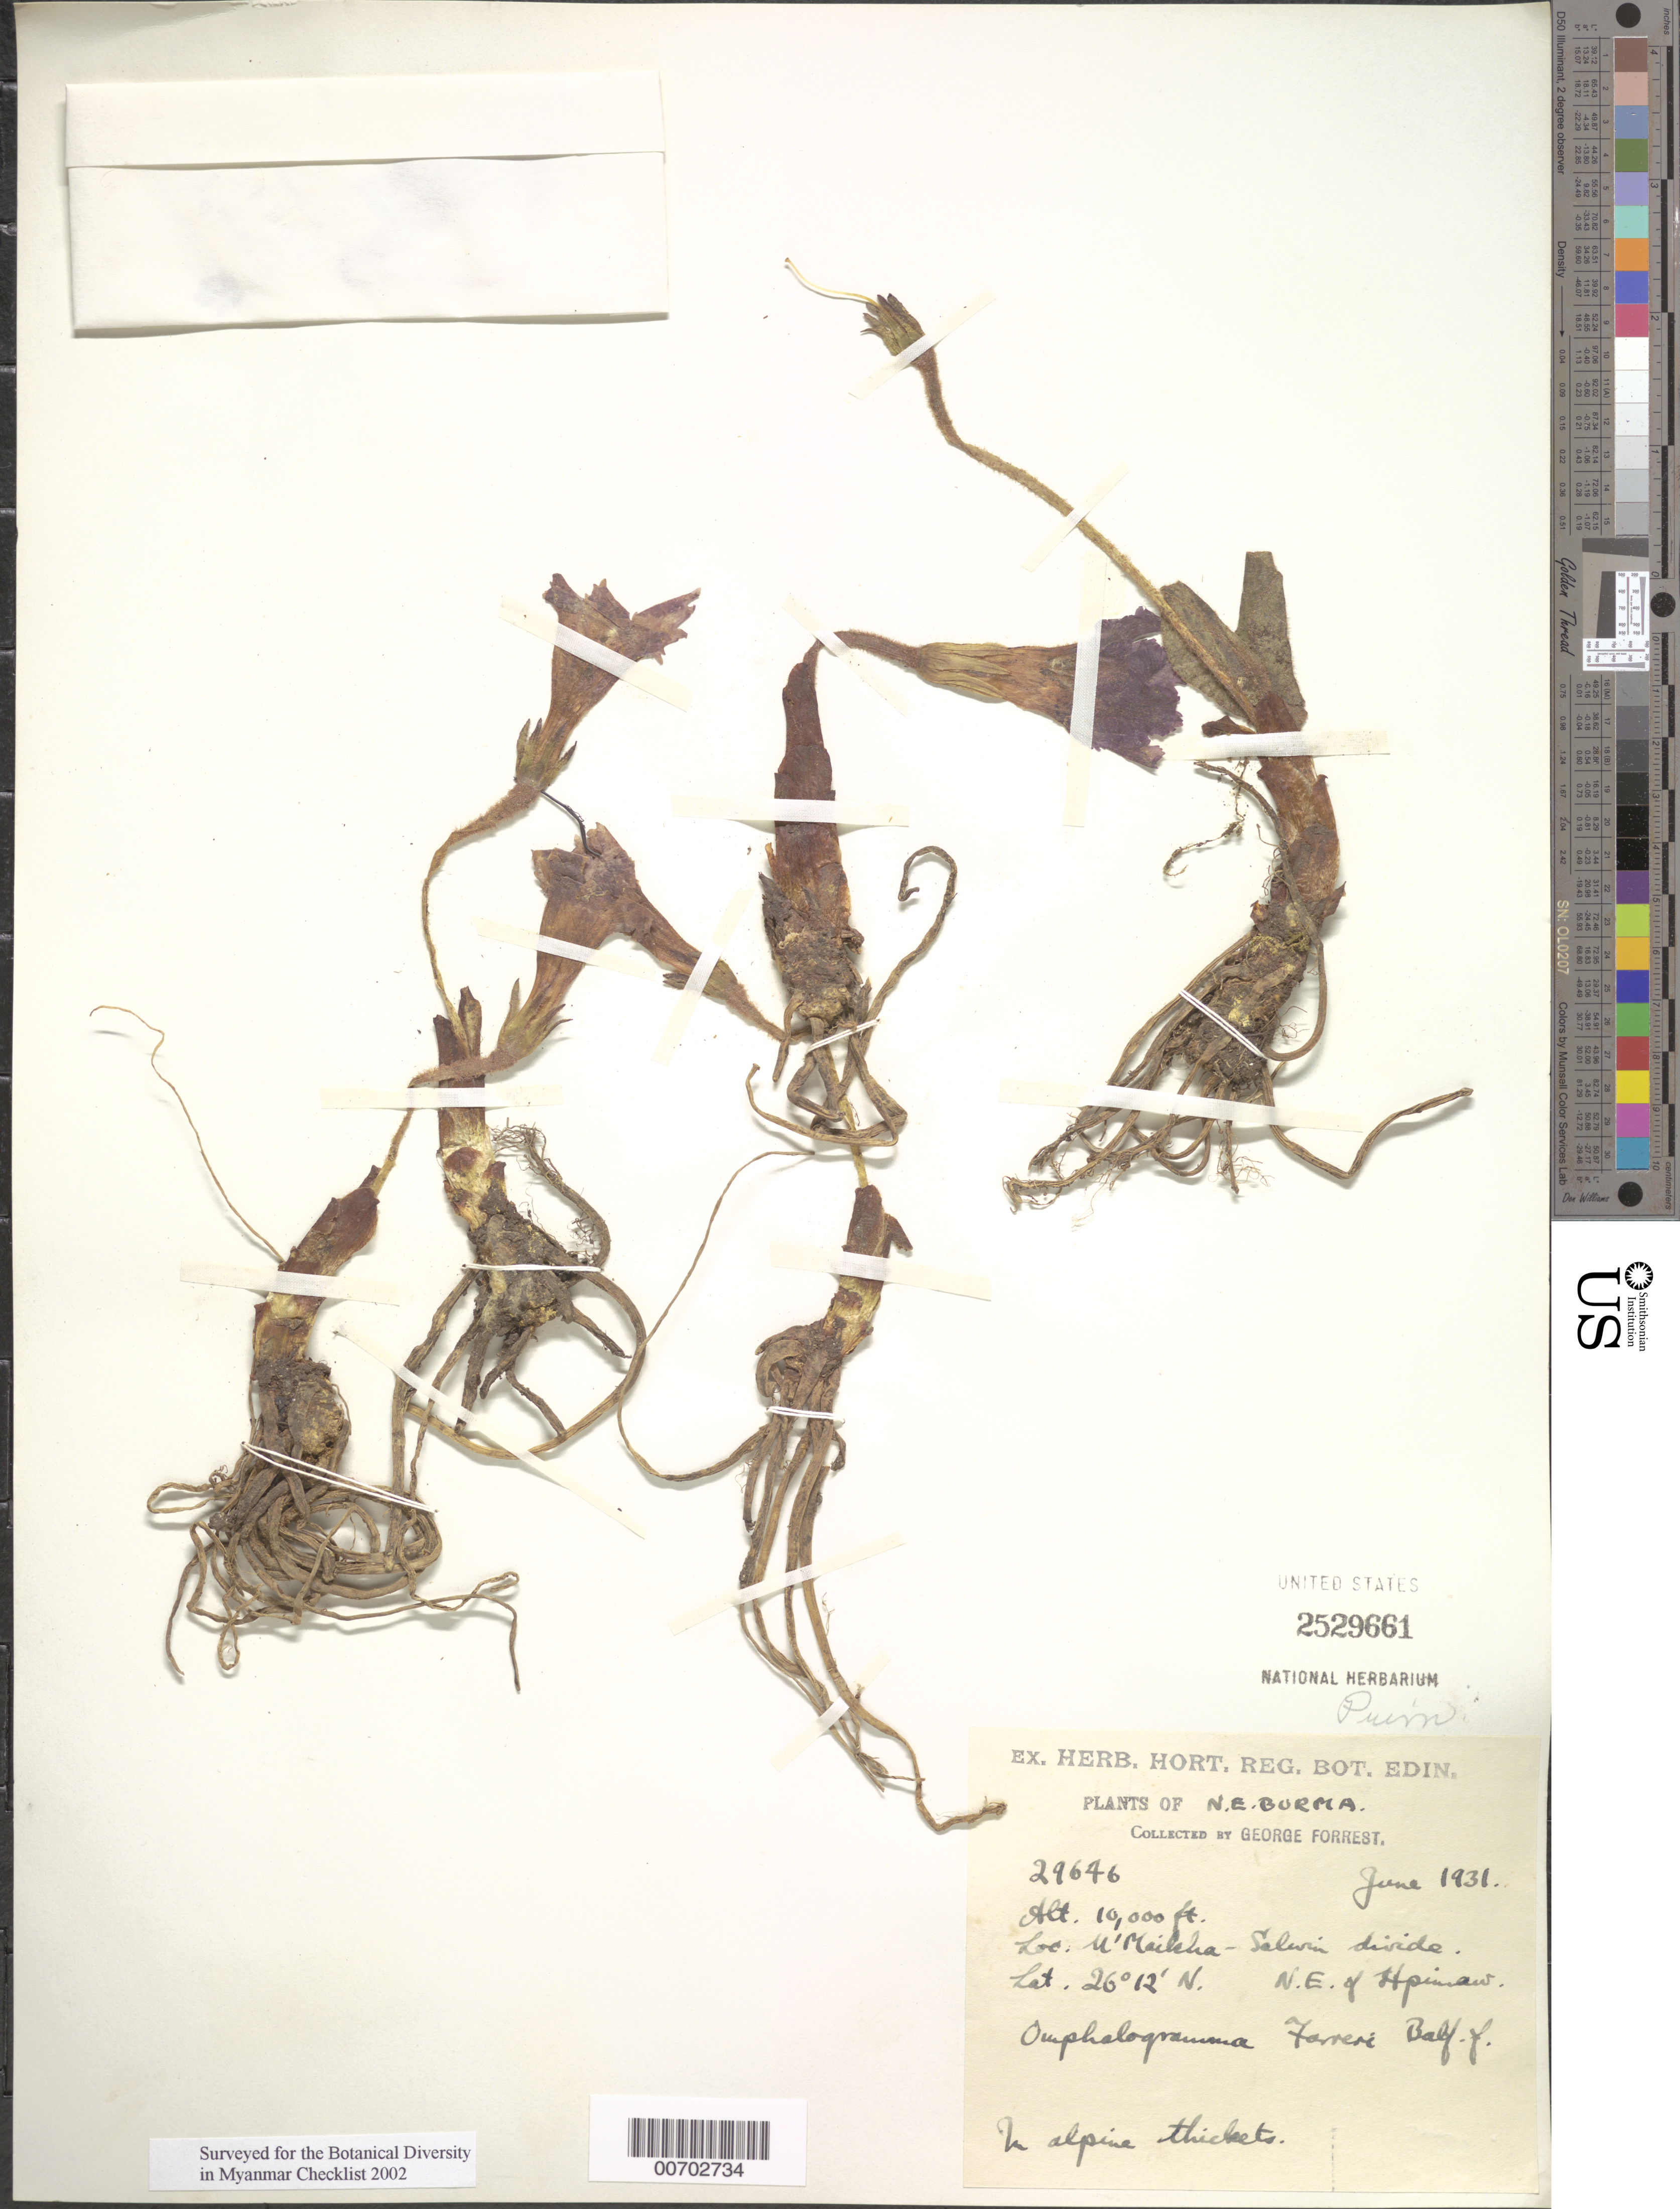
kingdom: Plantae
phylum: Tracheophyta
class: Magnoliopsida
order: Ericales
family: Primulaceae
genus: Omphalogramma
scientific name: Omphalogramma farreri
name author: Balf. f.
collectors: G. Forrest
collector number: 29646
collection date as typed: Jun 1931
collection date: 1931-06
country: Myanmar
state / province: Kachin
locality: N'Maikha-Salwin Divide, NE of Hpimaw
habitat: Alpine thickets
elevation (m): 3048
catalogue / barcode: US 2529661